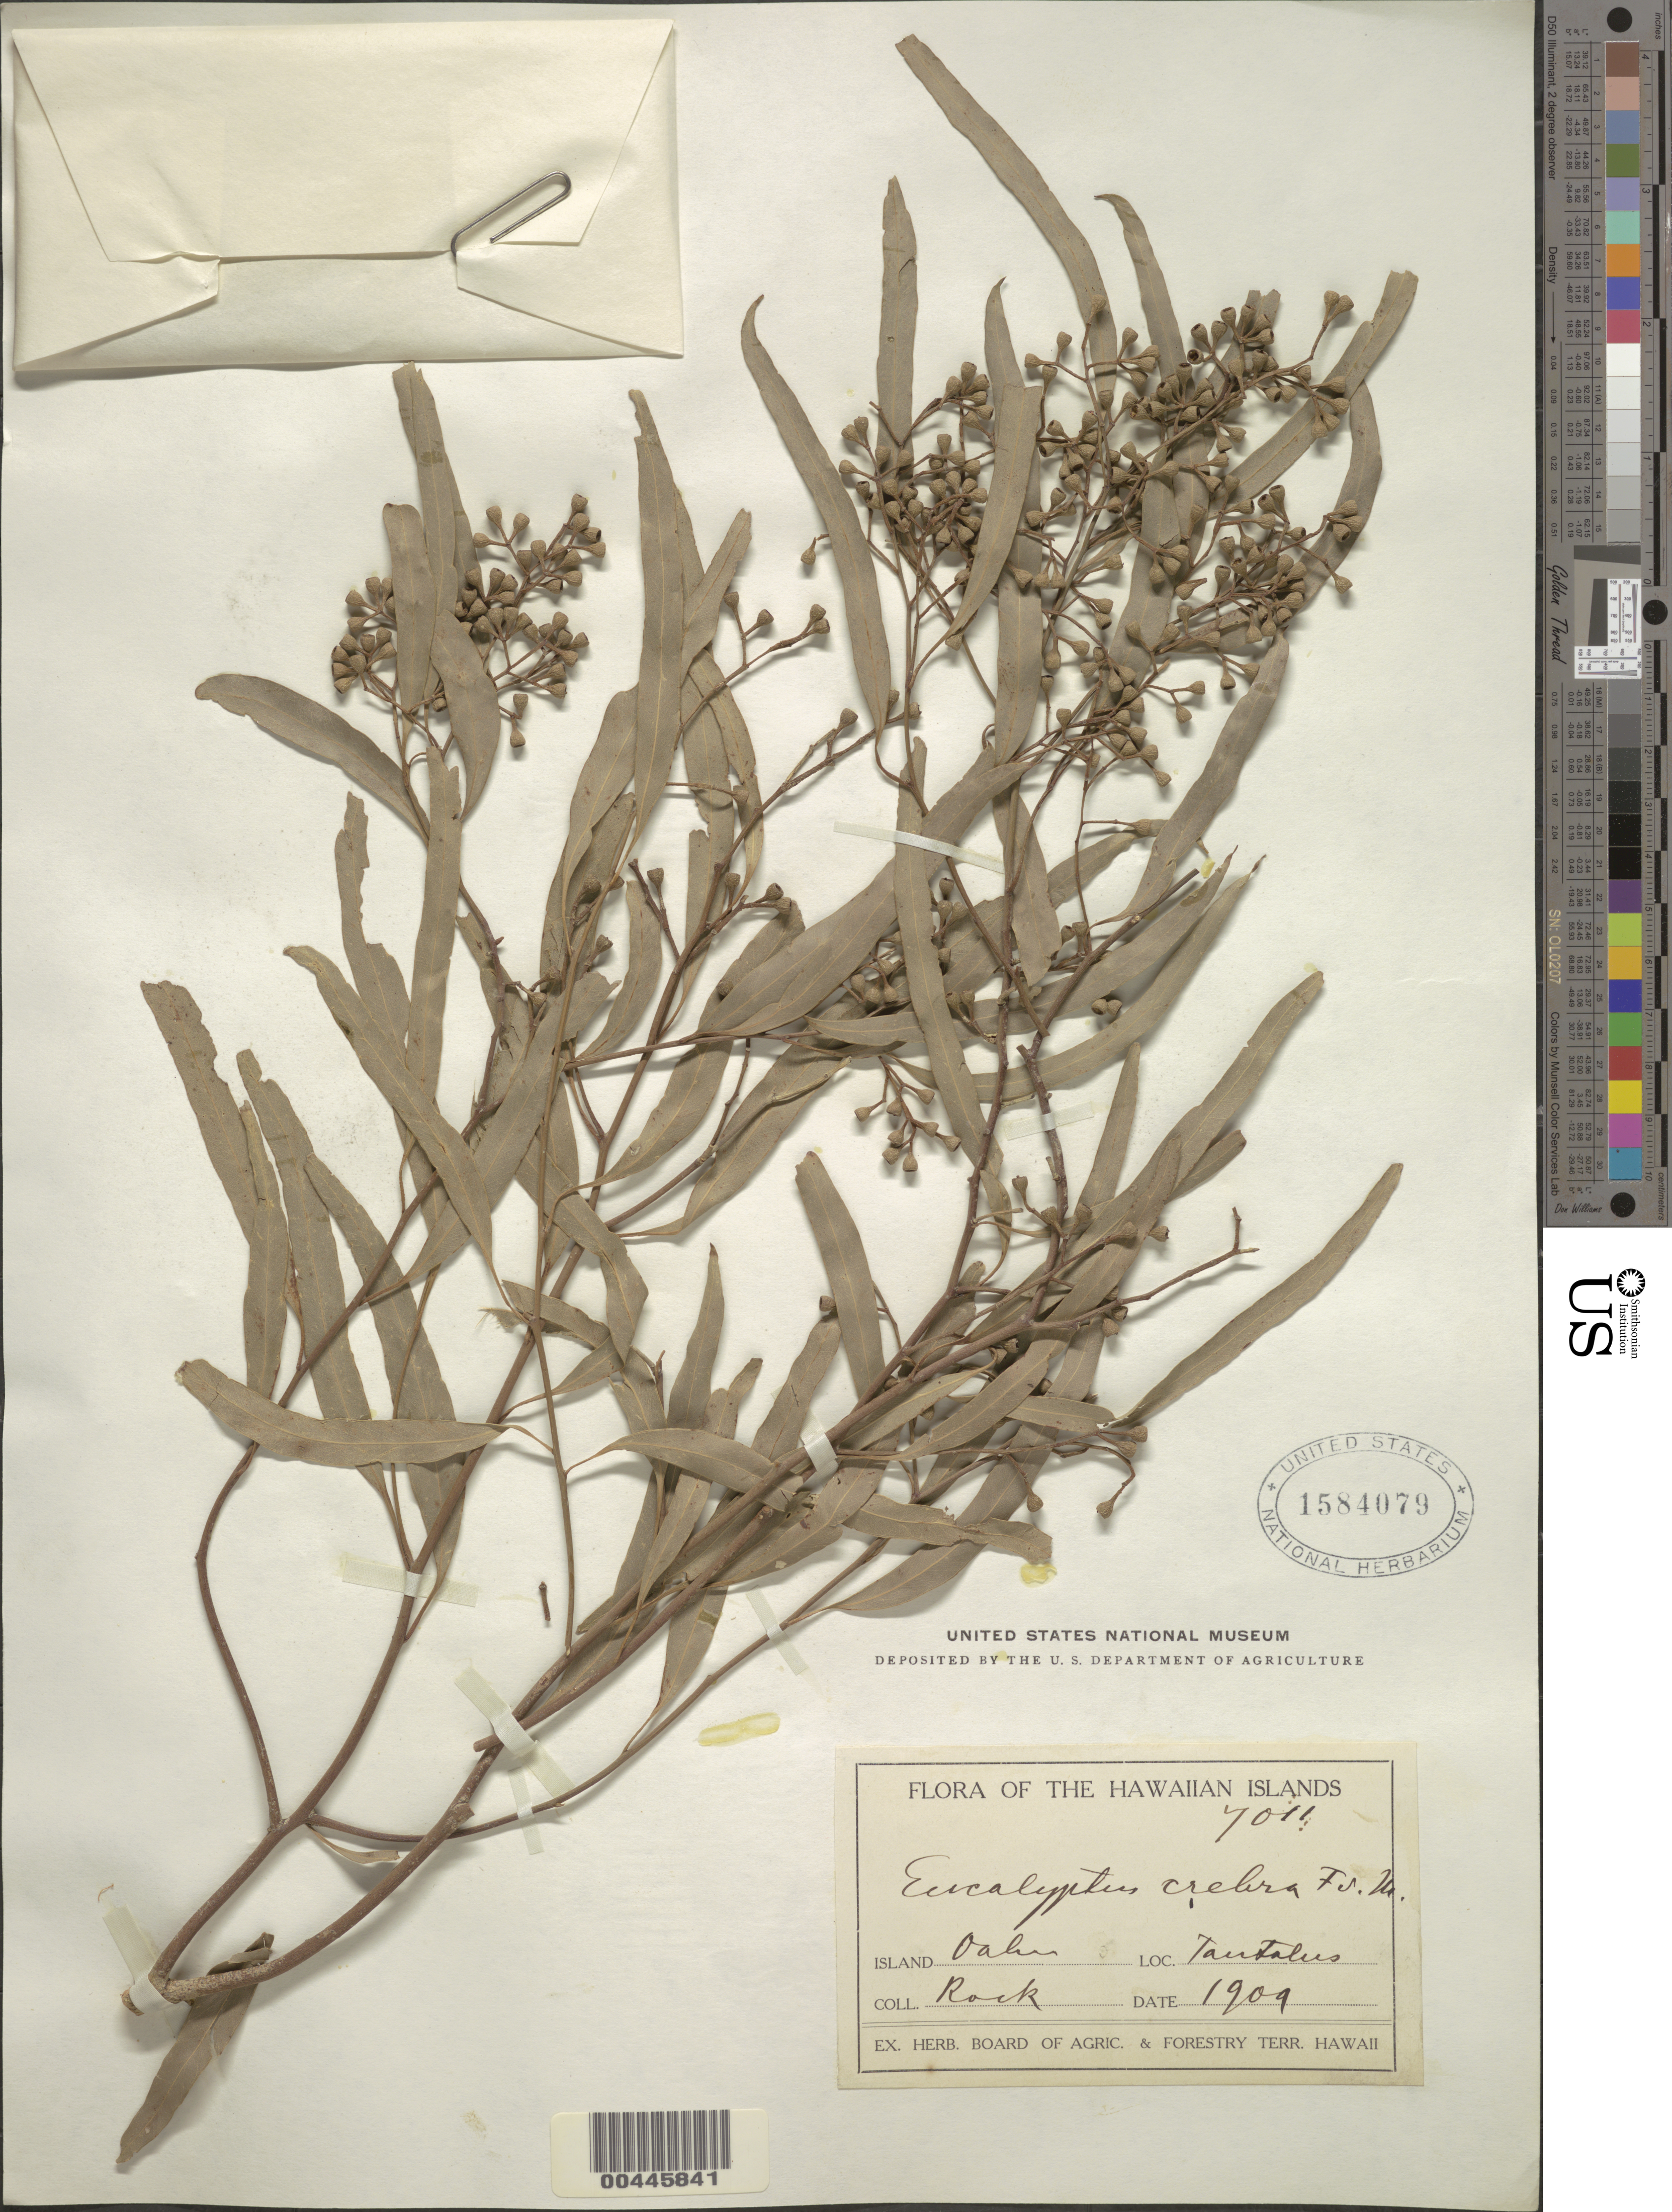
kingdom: Plantae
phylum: Tracheophyta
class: Magnoliopsida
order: Myrtales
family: Myrtaceae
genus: Eucalyptus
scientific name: Eucalyptus crebra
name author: F. Muell.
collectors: J. F. Rock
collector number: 7011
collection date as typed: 1909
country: United States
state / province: Hawaii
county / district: Honolulu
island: Oahu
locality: Tantalus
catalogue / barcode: US 1584079